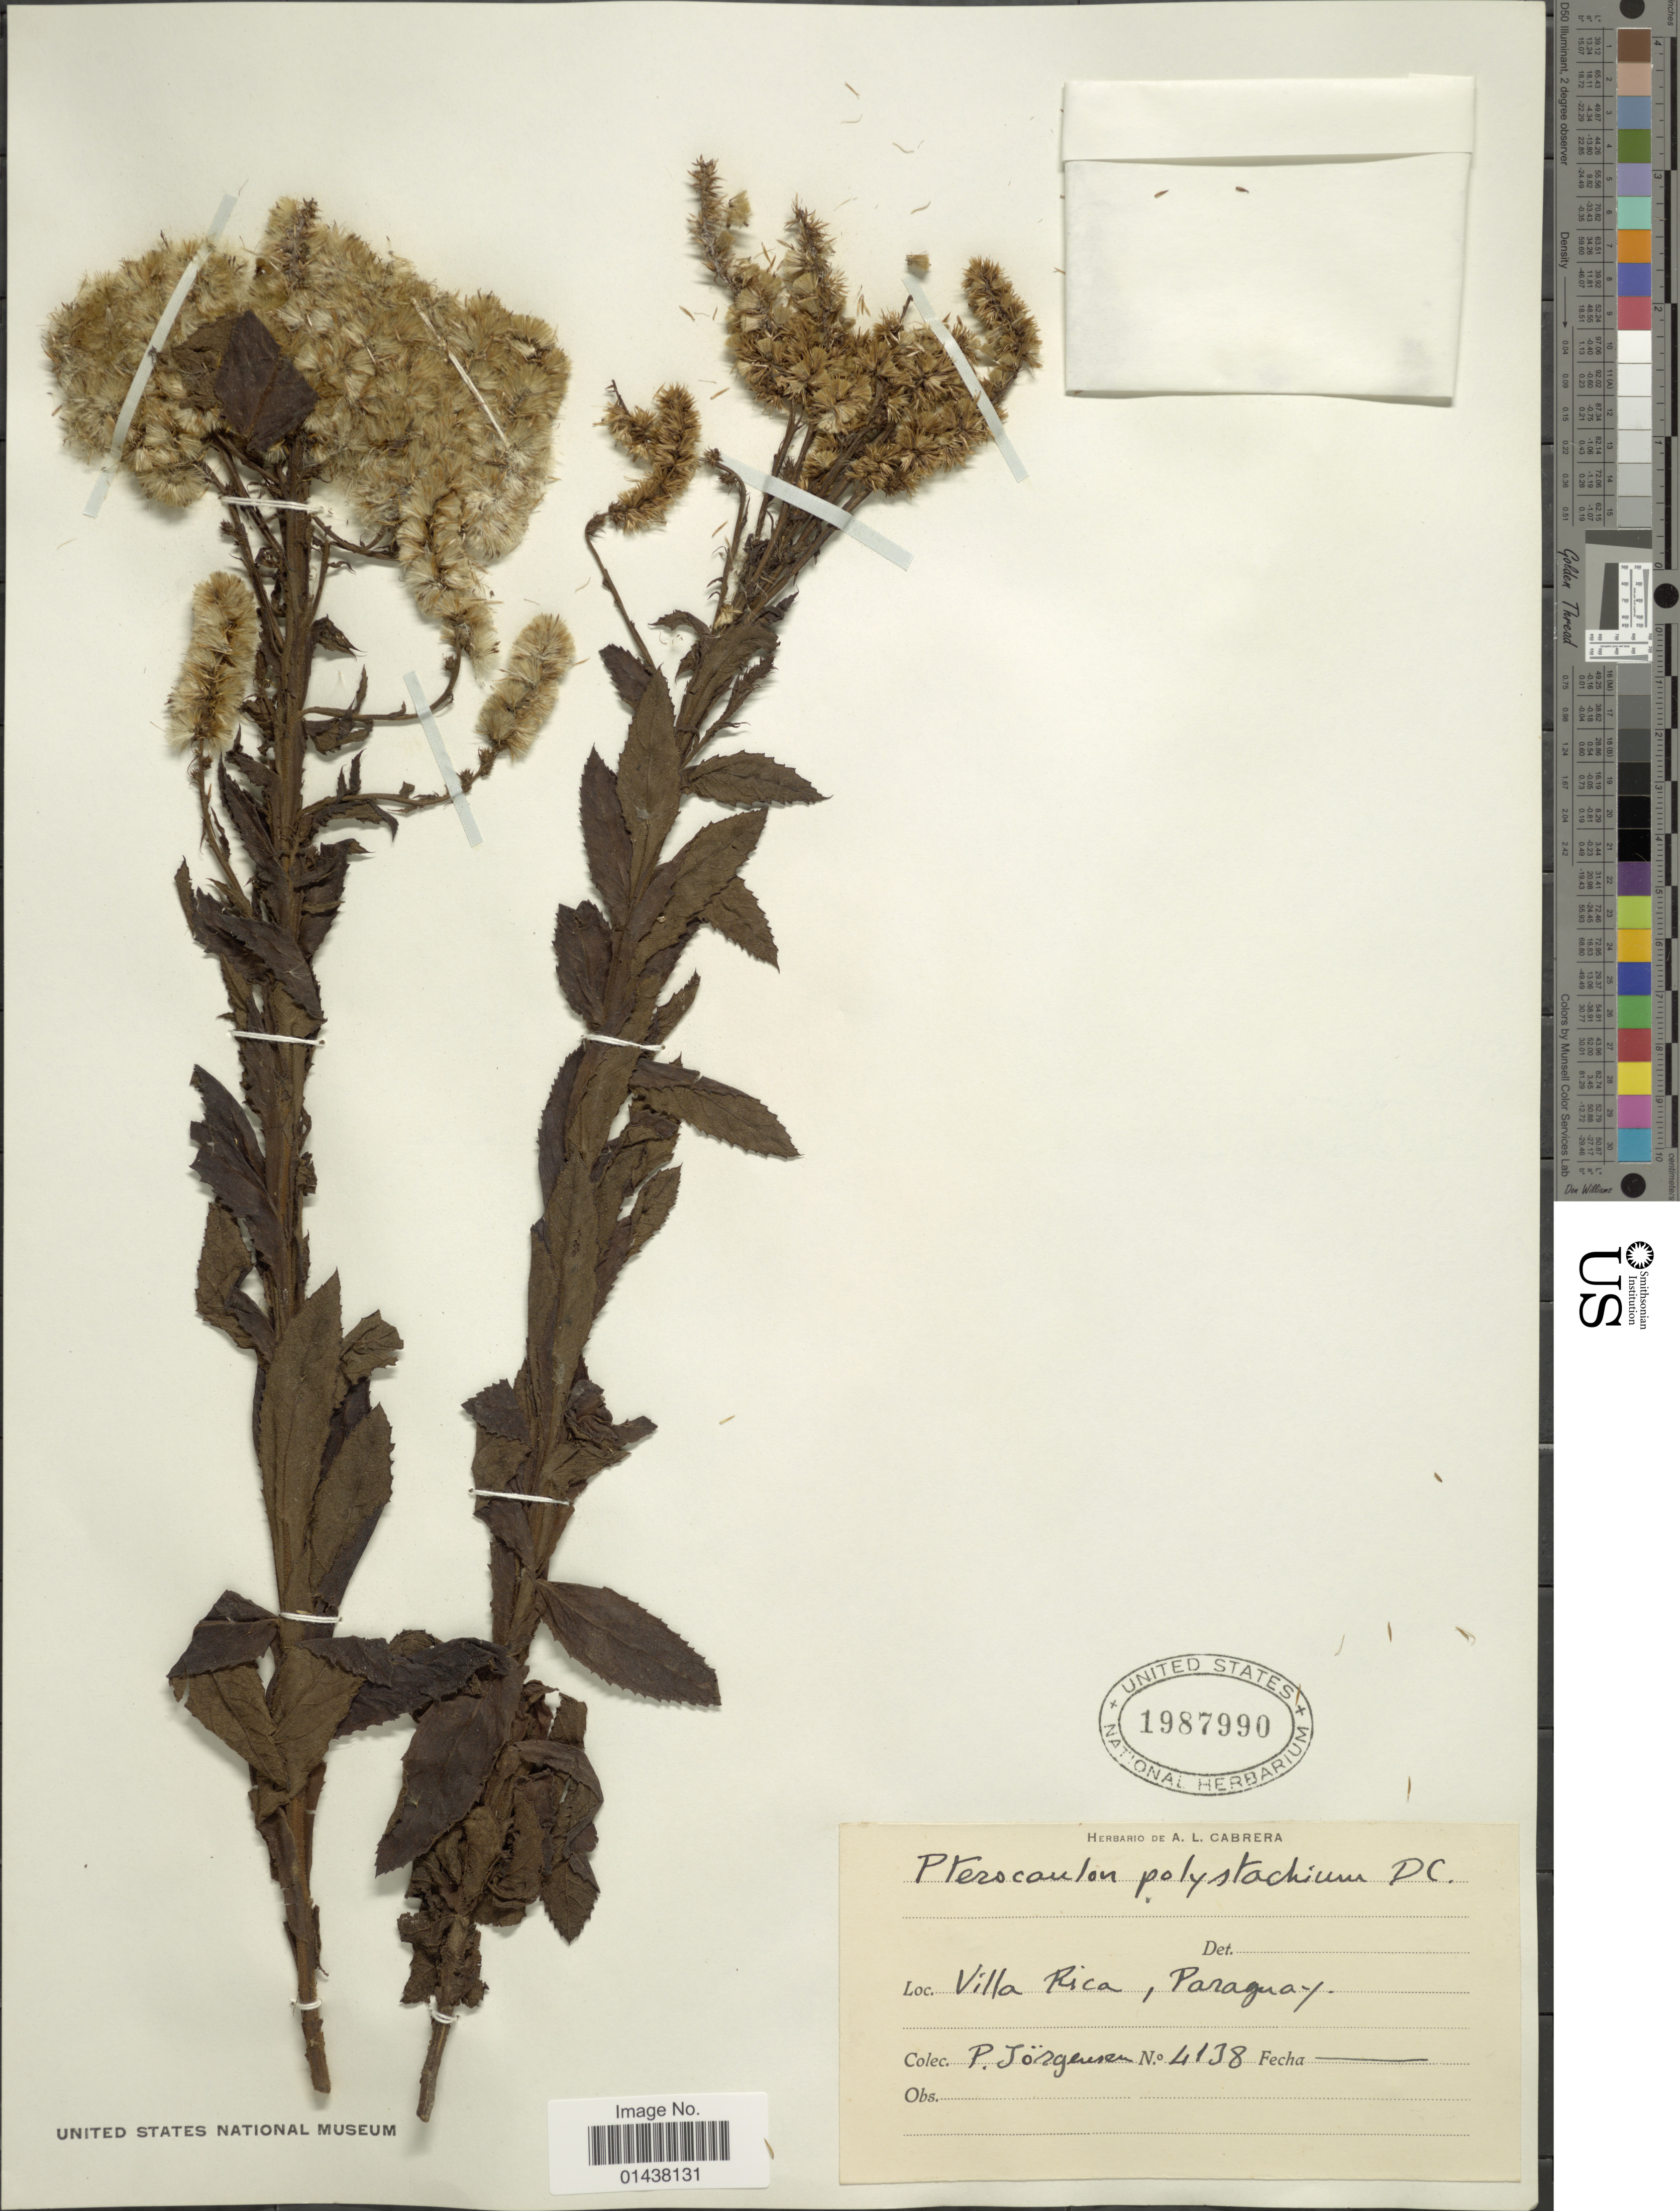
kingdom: Plantae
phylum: Tracheophyta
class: Magnoliopsida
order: Asterales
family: Asteraceae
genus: Pterocaulon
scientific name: Pterocaulon polystachyum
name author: DC.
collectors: P. Jörgensen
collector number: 4138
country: Paraguay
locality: Villa Rica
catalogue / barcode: US 1987990